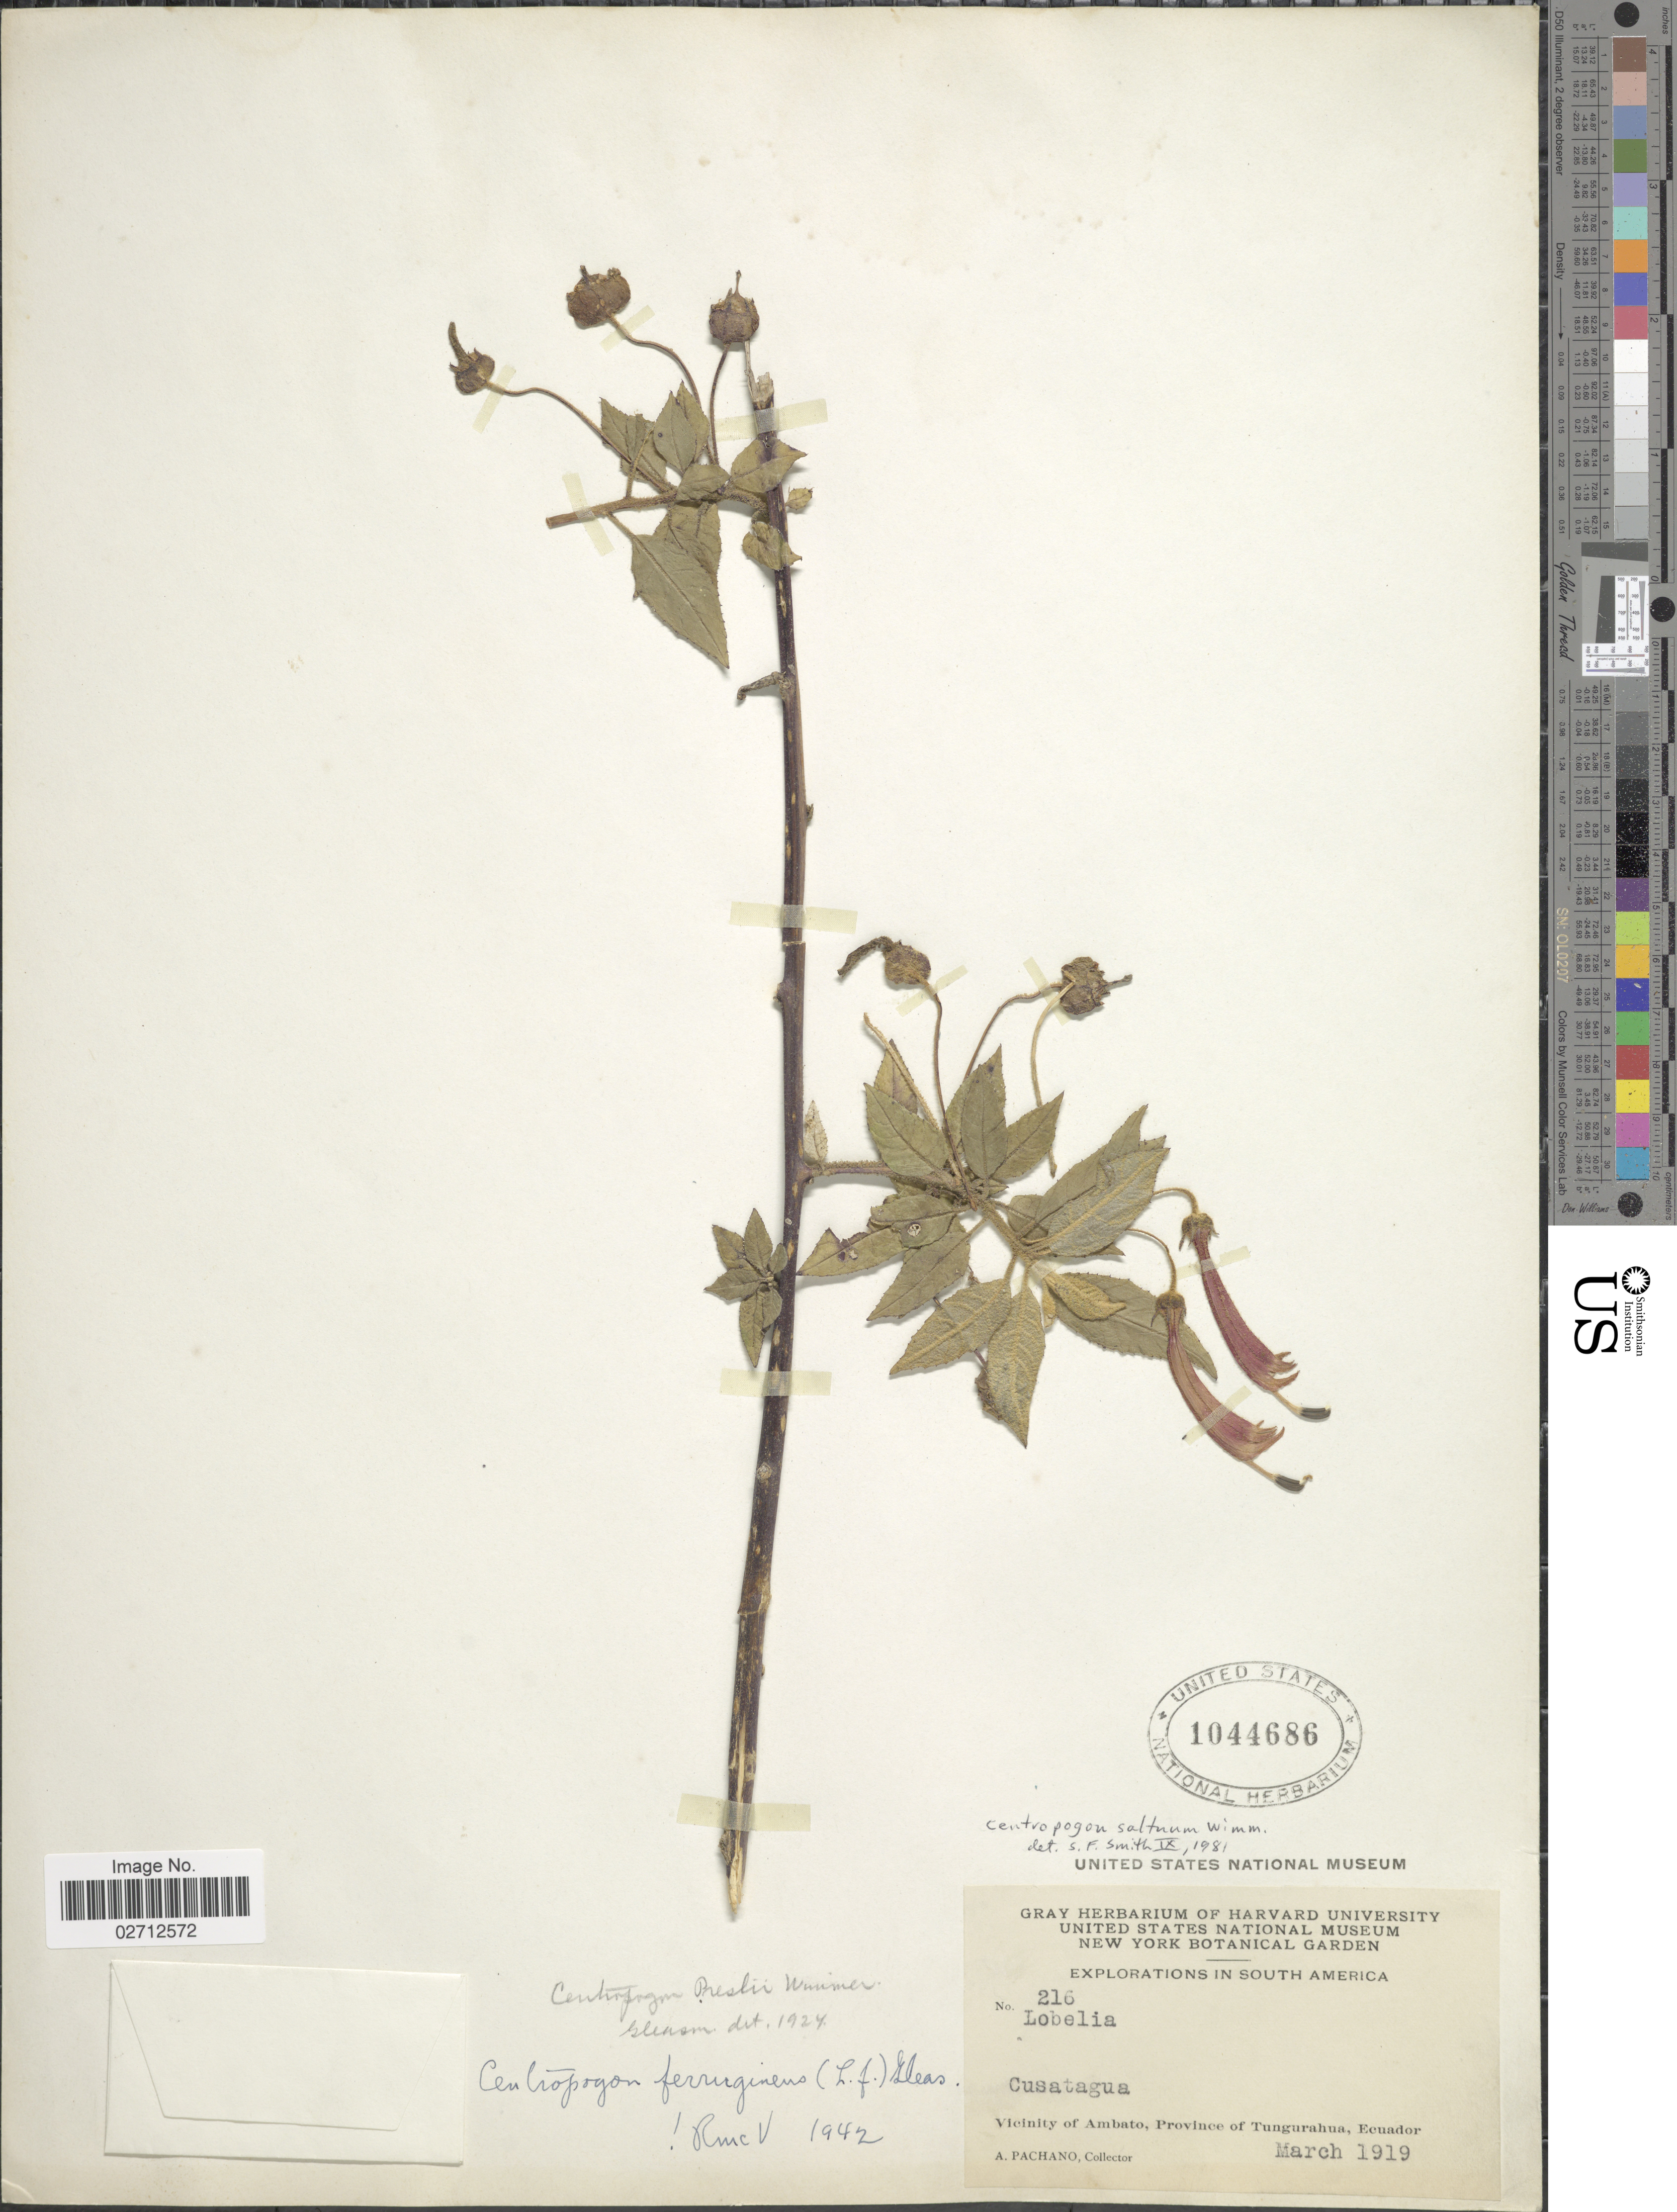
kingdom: Plantae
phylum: Tracheophyta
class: Magnoliopsida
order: Asterales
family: Campanulaceae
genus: Centropogon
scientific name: Centropogon saltuum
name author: E. Wimm.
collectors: A. Pachano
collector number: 216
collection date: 1919-03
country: Ecuador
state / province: Tungurahua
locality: Vicinity of Ambato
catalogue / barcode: US 1044686